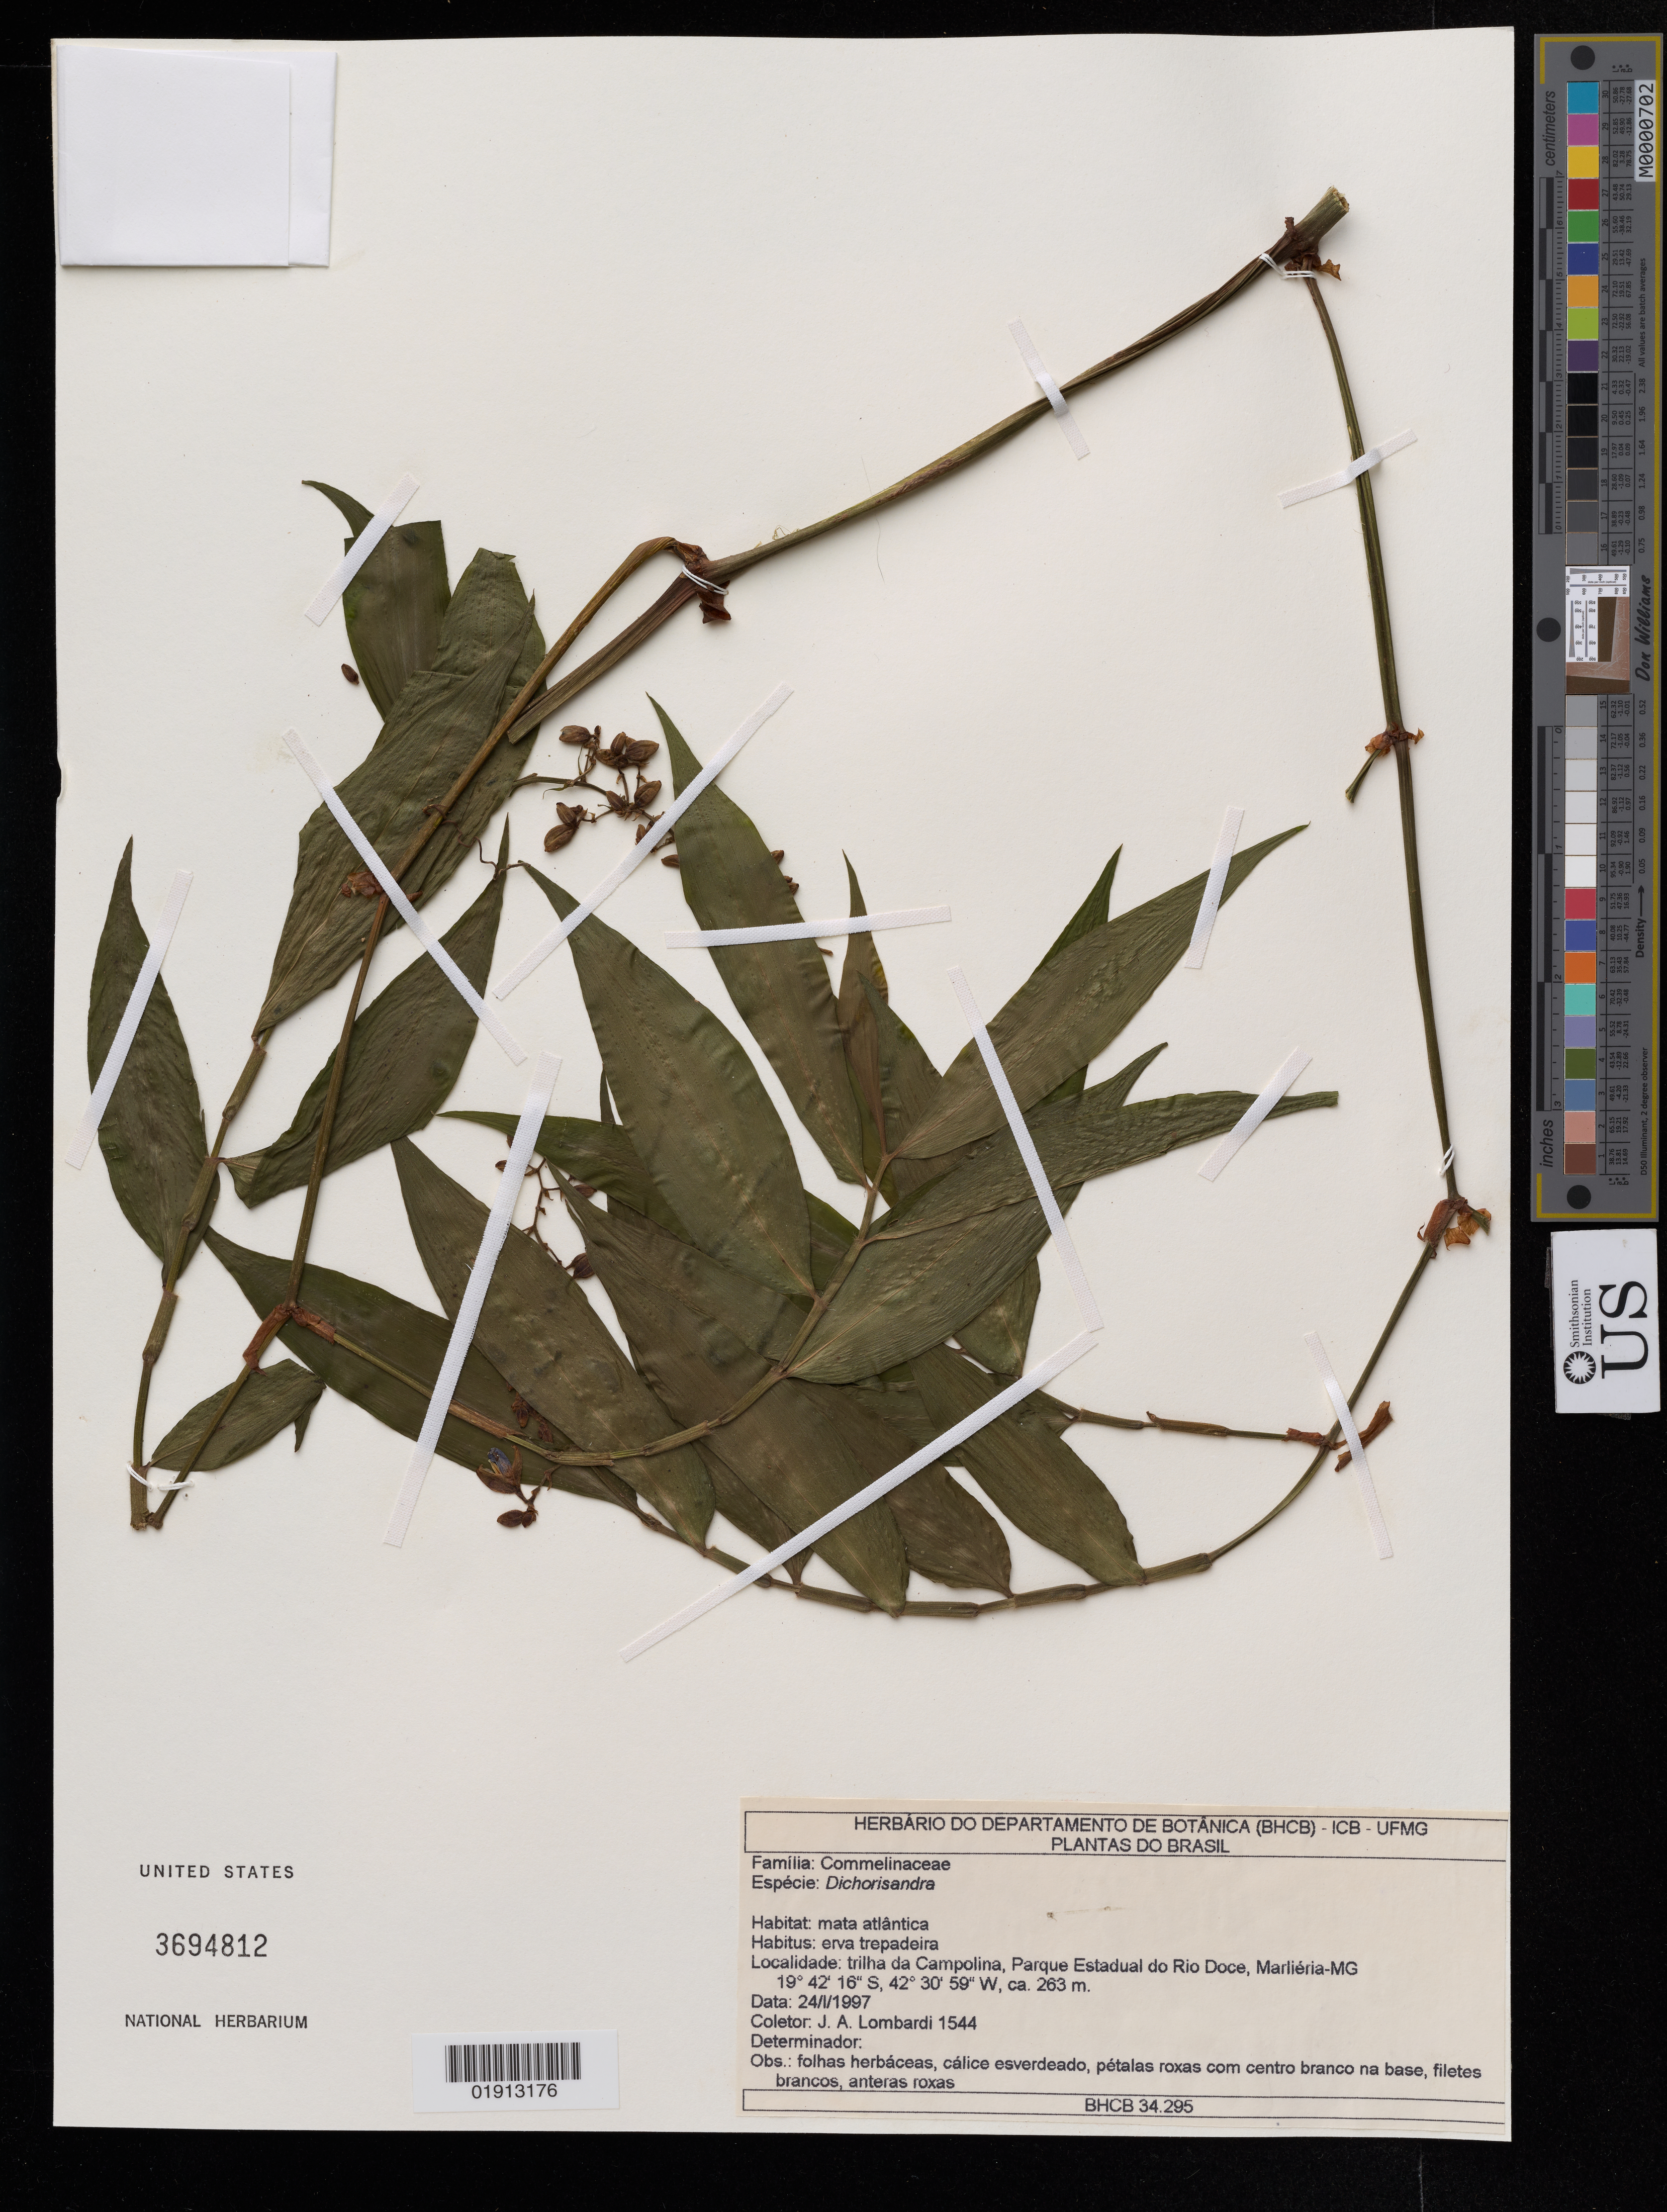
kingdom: Plantae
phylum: Tracheophyta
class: Liliopsida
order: Commelinales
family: Commelinaceae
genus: Dichorisandra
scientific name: Dichorisandra sp.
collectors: J. A. Lombardi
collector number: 1544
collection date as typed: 24/I/1997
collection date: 1997-01-24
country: Brazil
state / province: Minas Gerais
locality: Trilha da Campolina, Parque Estadual do Rio Doce, Marlieria - MG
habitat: mata atlantica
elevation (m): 263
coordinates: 19 42 16 S, 42 30 59 W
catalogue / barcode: US 3694812